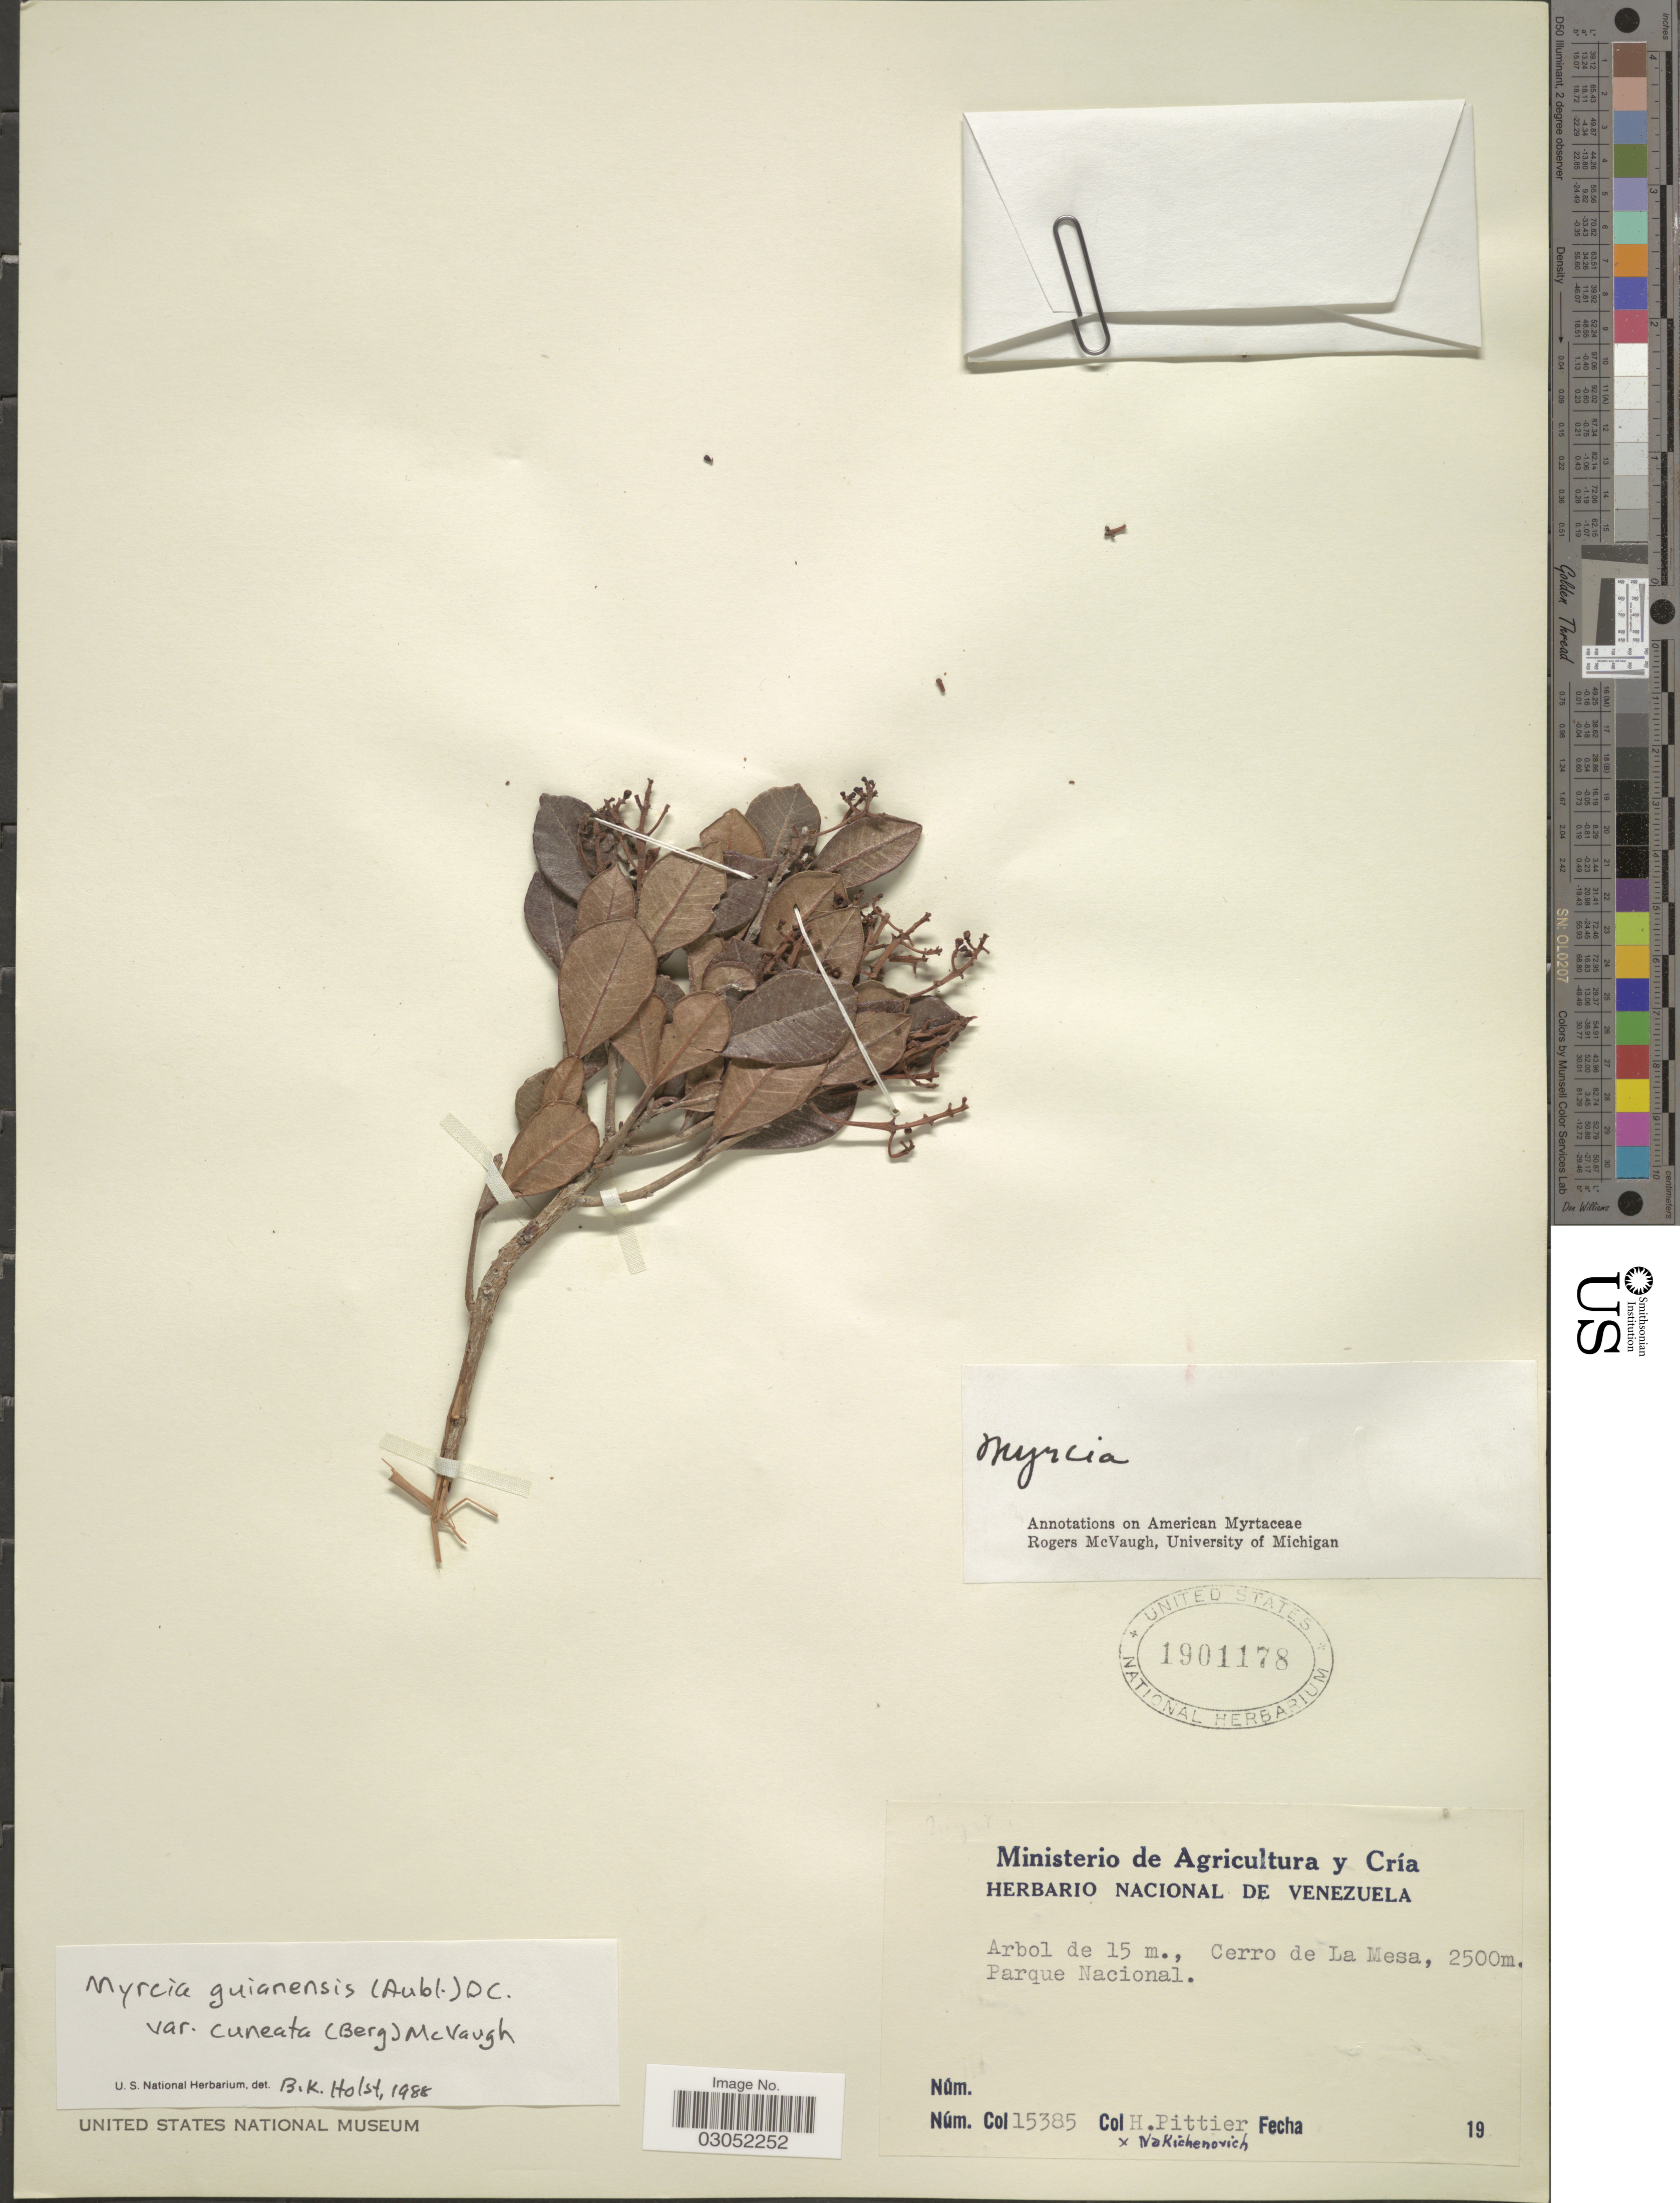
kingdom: Plantae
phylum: Tracheophyta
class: Magnoliopsida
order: Myrtales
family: Myrtaceae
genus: Myrcia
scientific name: Myrcia guianensis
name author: (Aubl.) DC.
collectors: H. F. Pittier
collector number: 15385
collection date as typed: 19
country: Venezuela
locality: Cerro de La Mesa. Parque Nacional.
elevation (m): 2500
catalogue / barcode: US 1901178